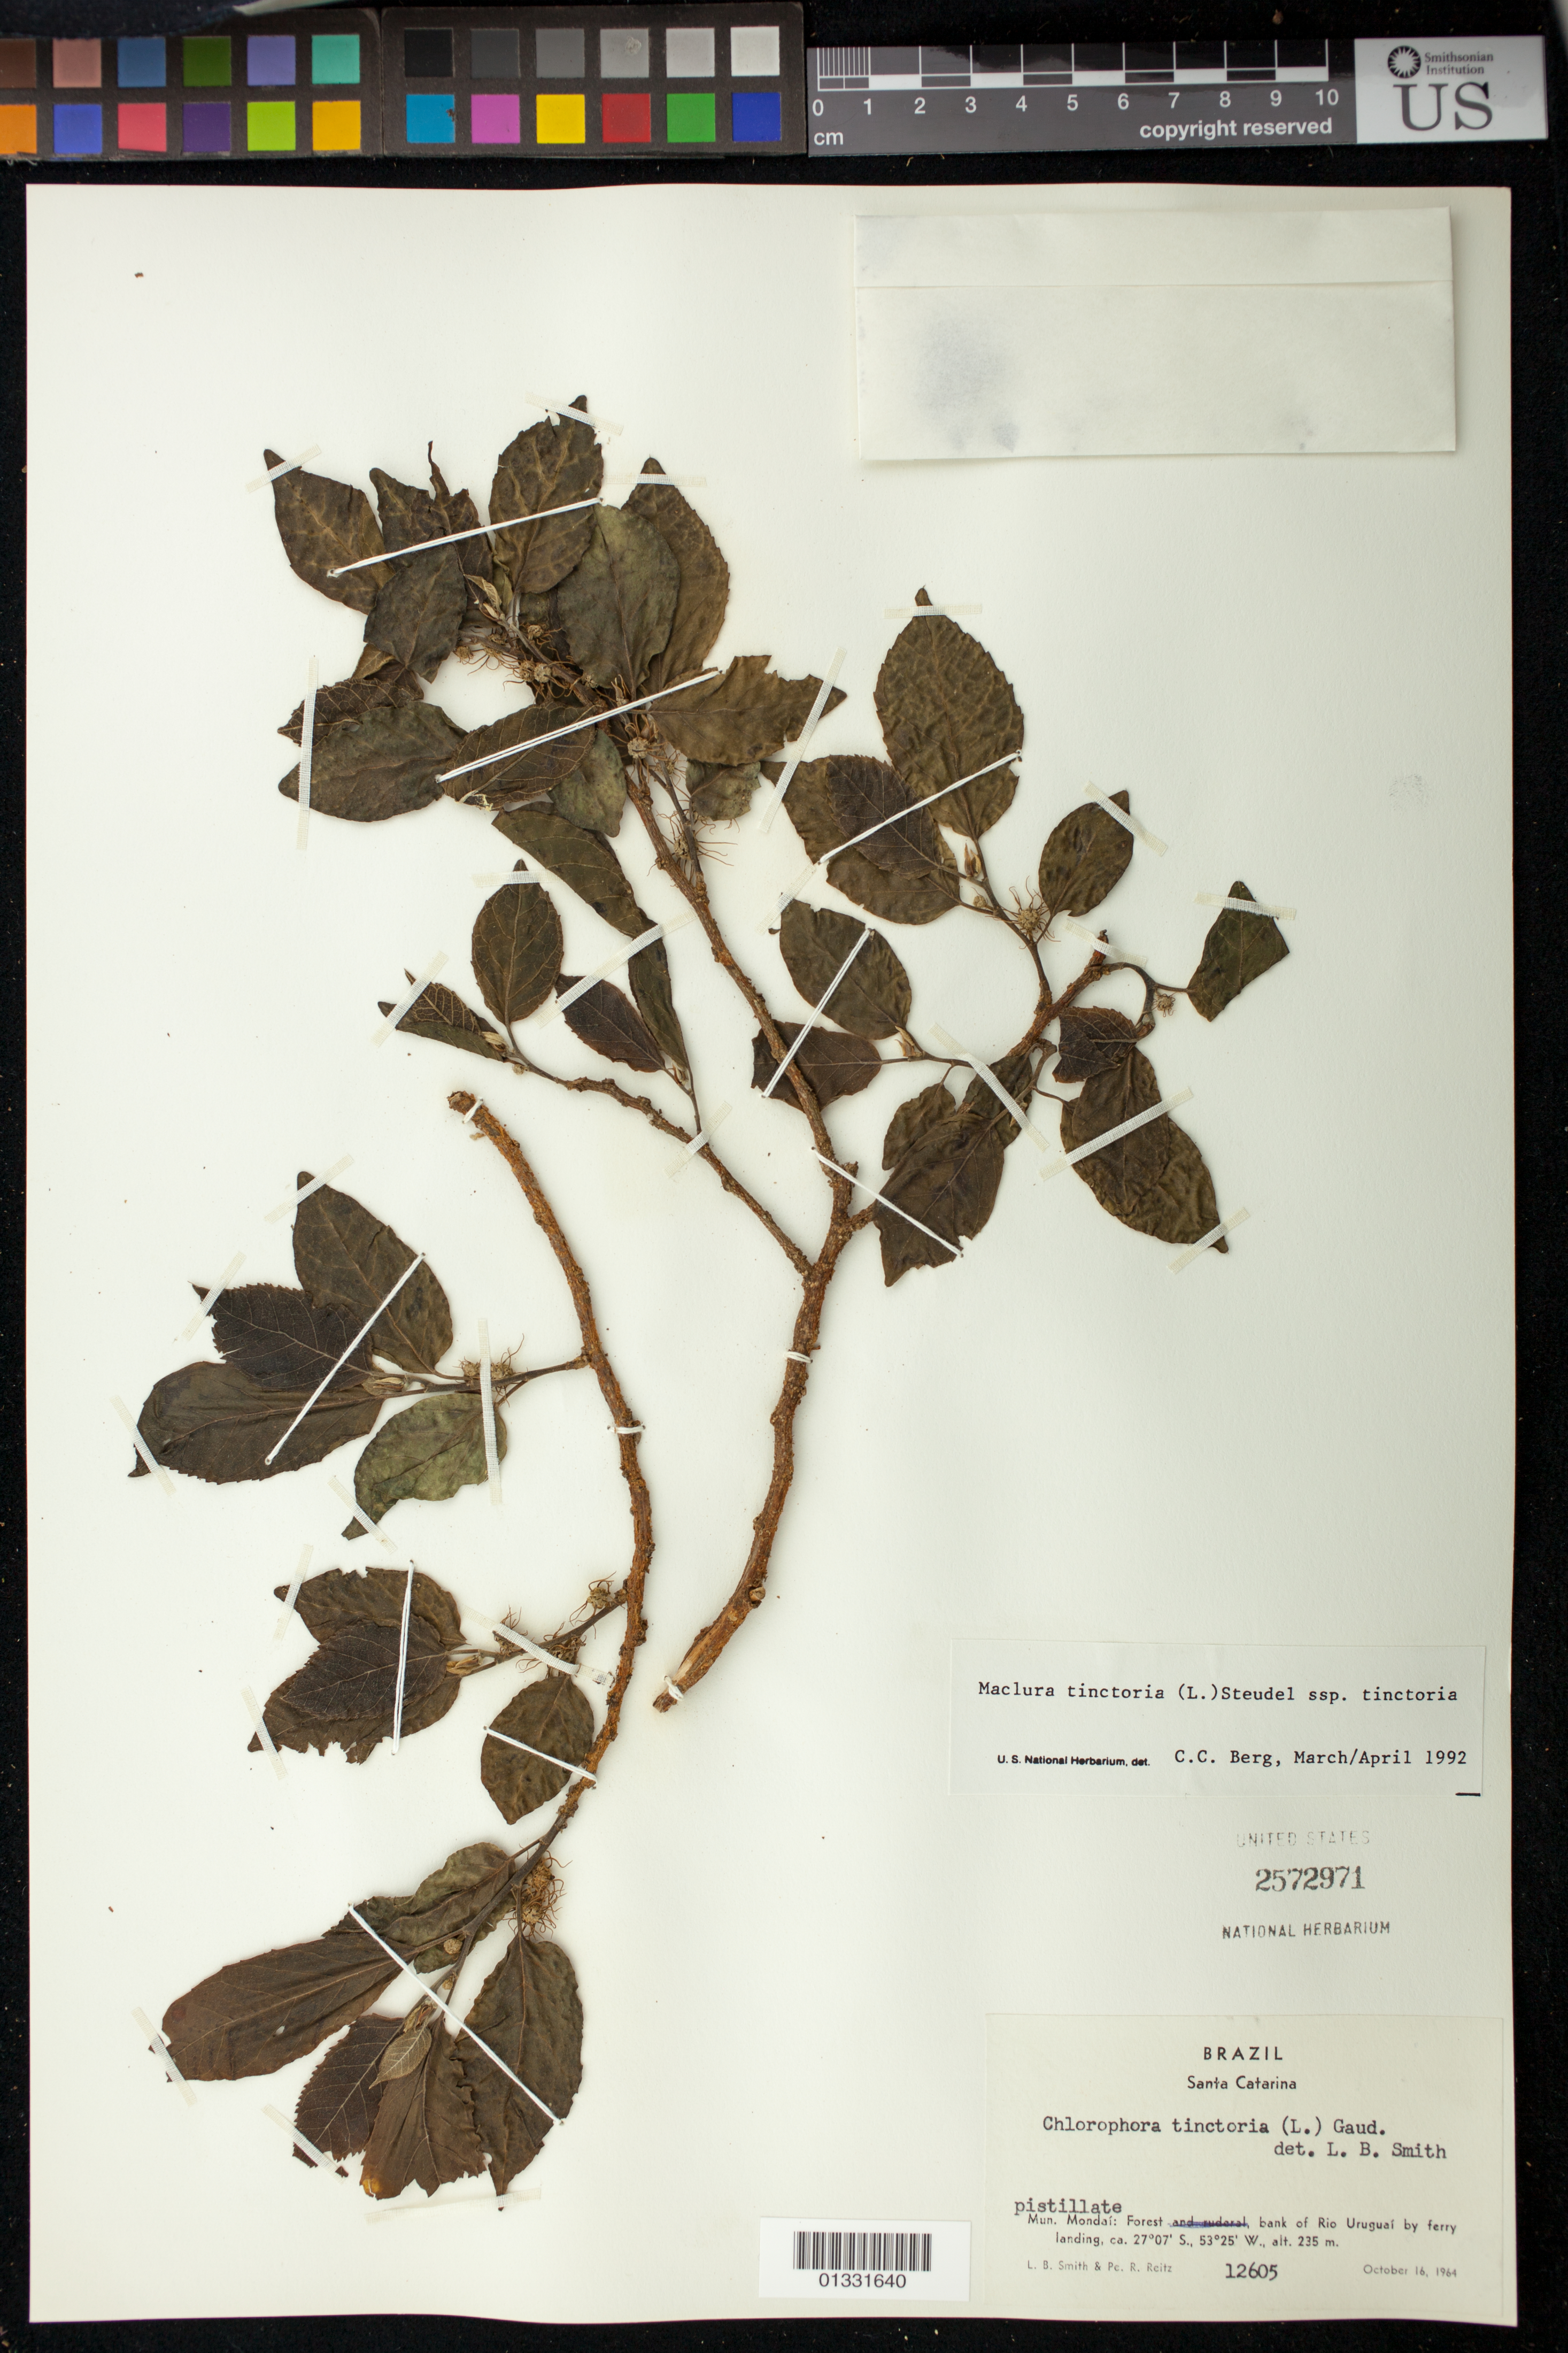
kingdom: Plantae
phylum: Tracheophyta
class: Magnoliopsida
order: Rosales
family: Moraceae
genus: Maclura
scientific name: Maclura tinctoria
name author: (L.) D. Don ex Steud.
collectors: L. Smith & R. Reitz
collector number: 12605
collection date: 1964-10-16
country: Brazil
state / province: Santa Catarina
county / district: Mondaí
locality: Bank of Rio Uruguai by ferry landing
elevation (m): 235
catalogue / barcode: US 2572971